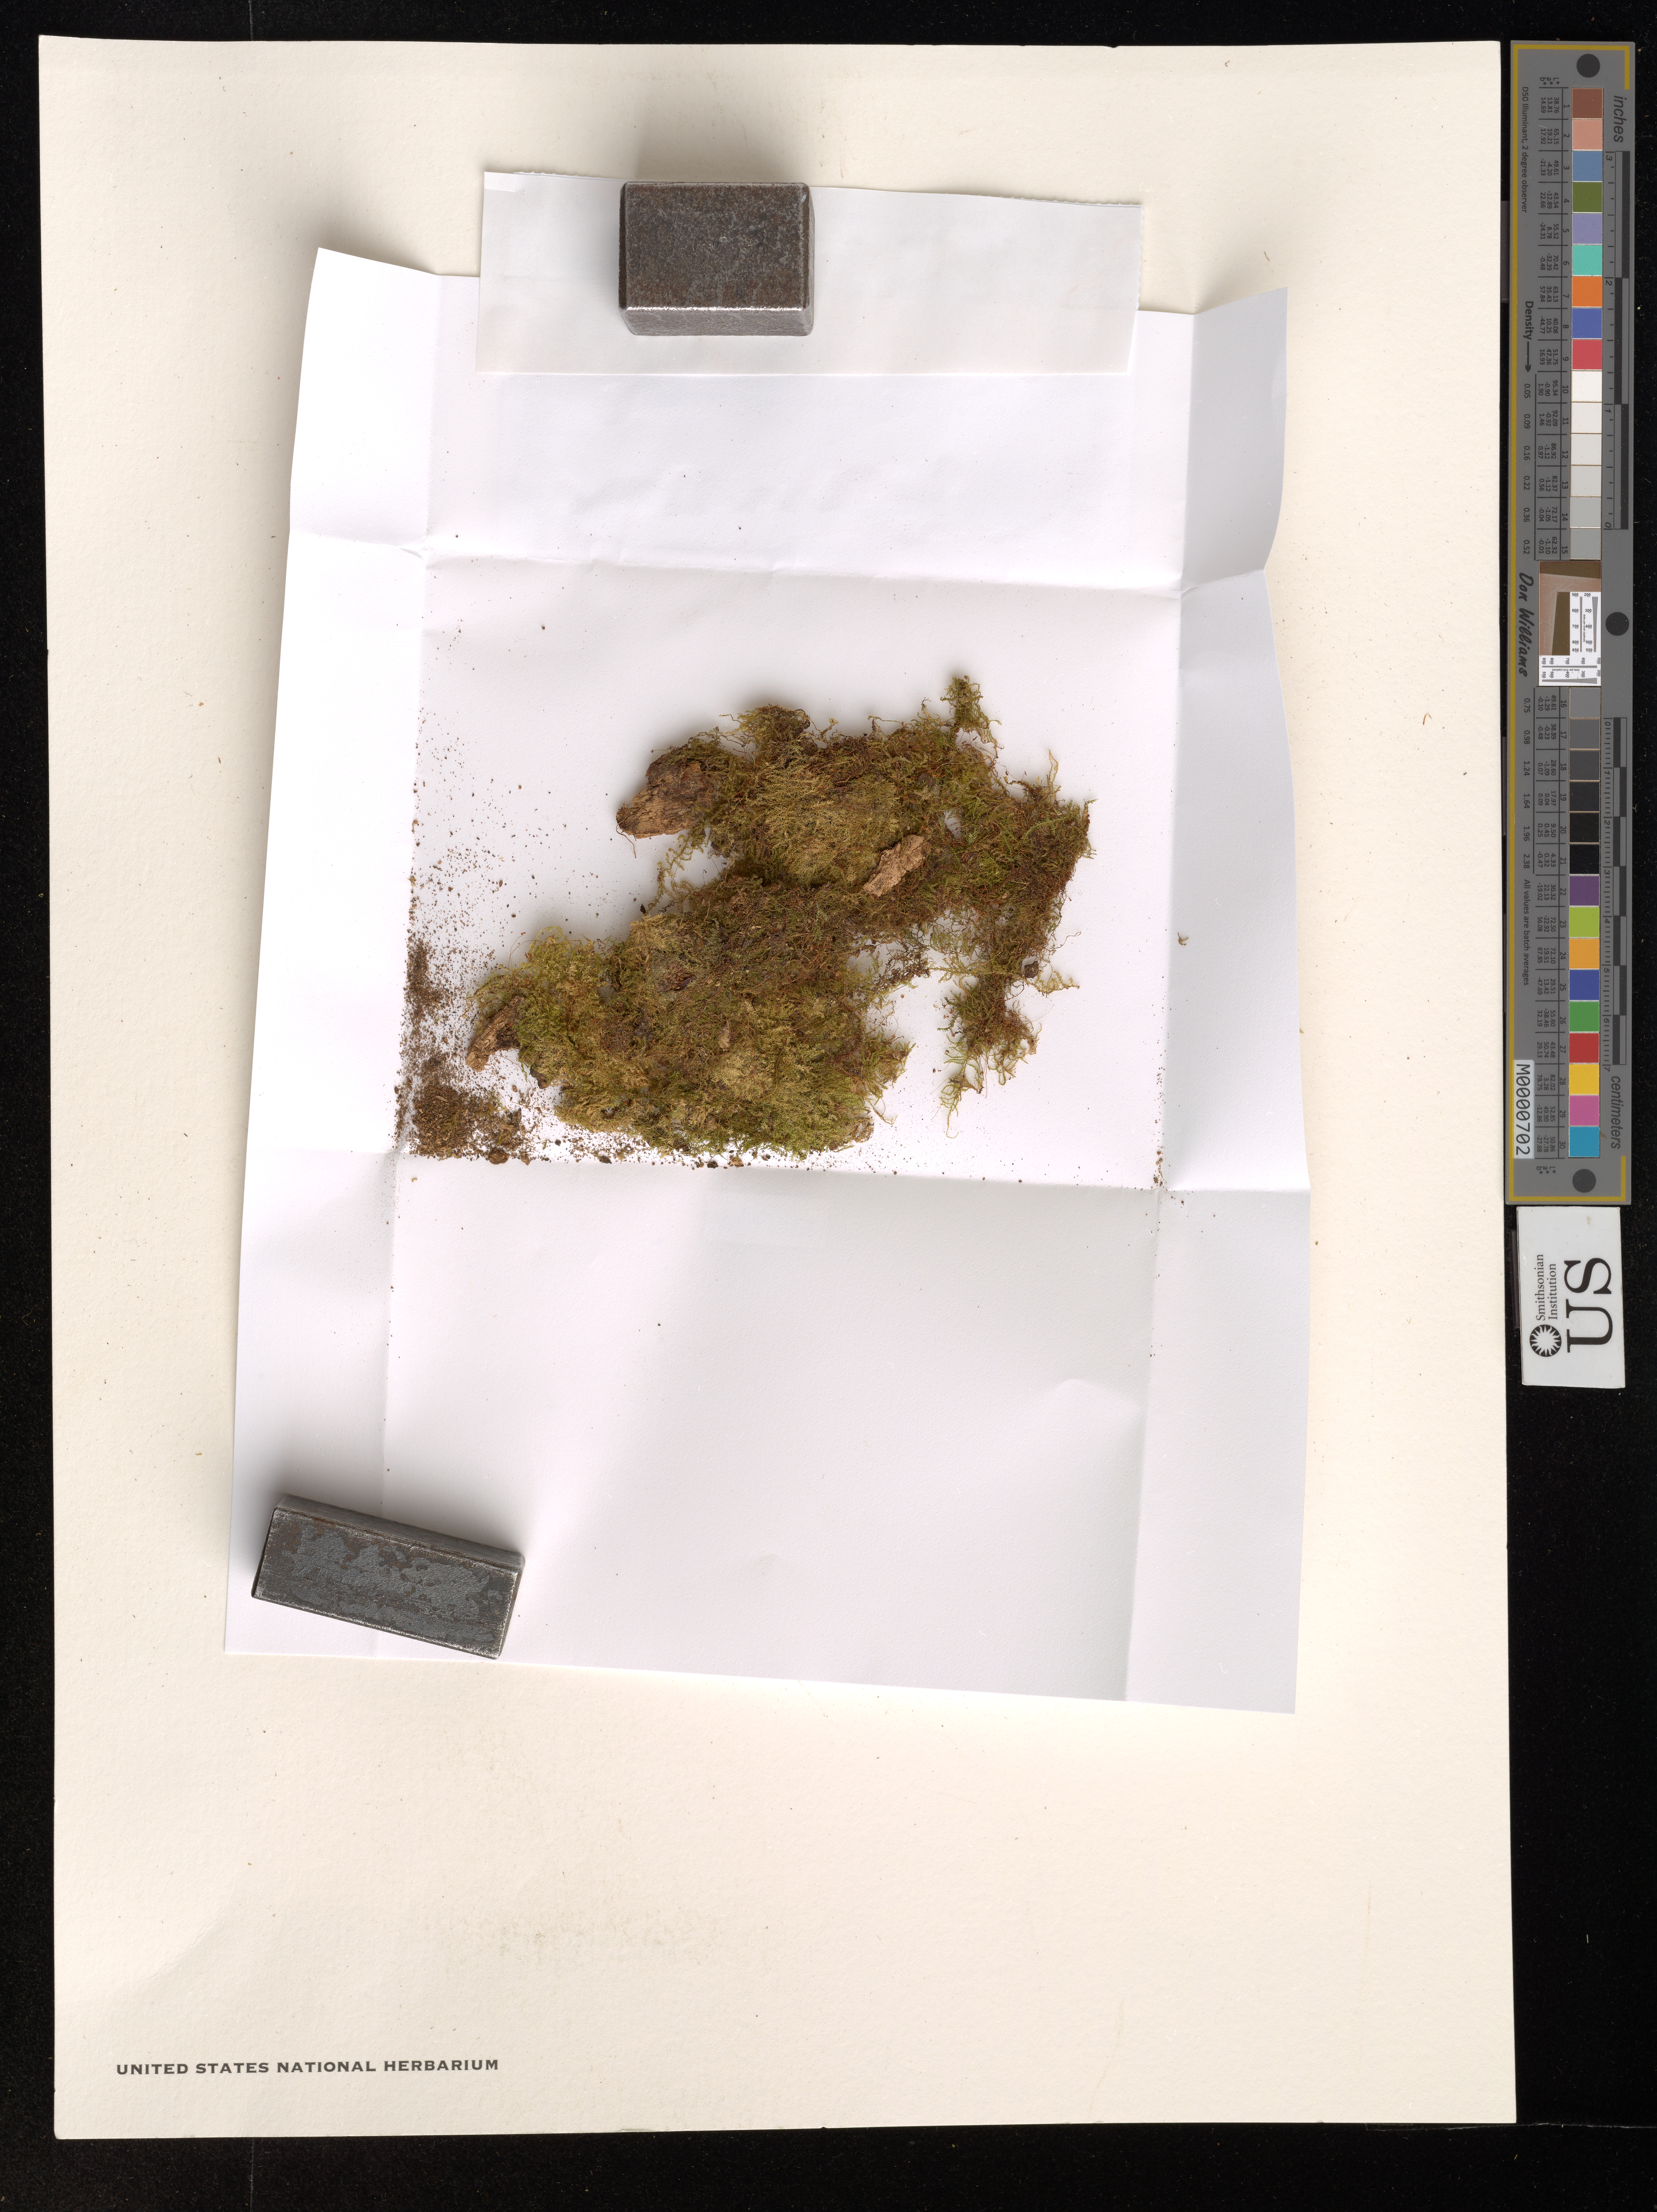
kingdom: Plantae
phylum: Bryophyta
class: Bryopsida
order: Hypnales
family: Hypnaceae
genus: Chryso-hypnum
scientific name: Chryso-hypnum diminutivum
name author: (Hampe) W.R. Buck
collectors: E. Zardini & I. Chaparro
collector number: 48513A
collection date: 1998-06-10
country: Paraguay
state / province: Canindeyu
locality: Mbaracayu Natural Reserve, administered by Fundación Moises Bertoni. Jejuí-Mí.